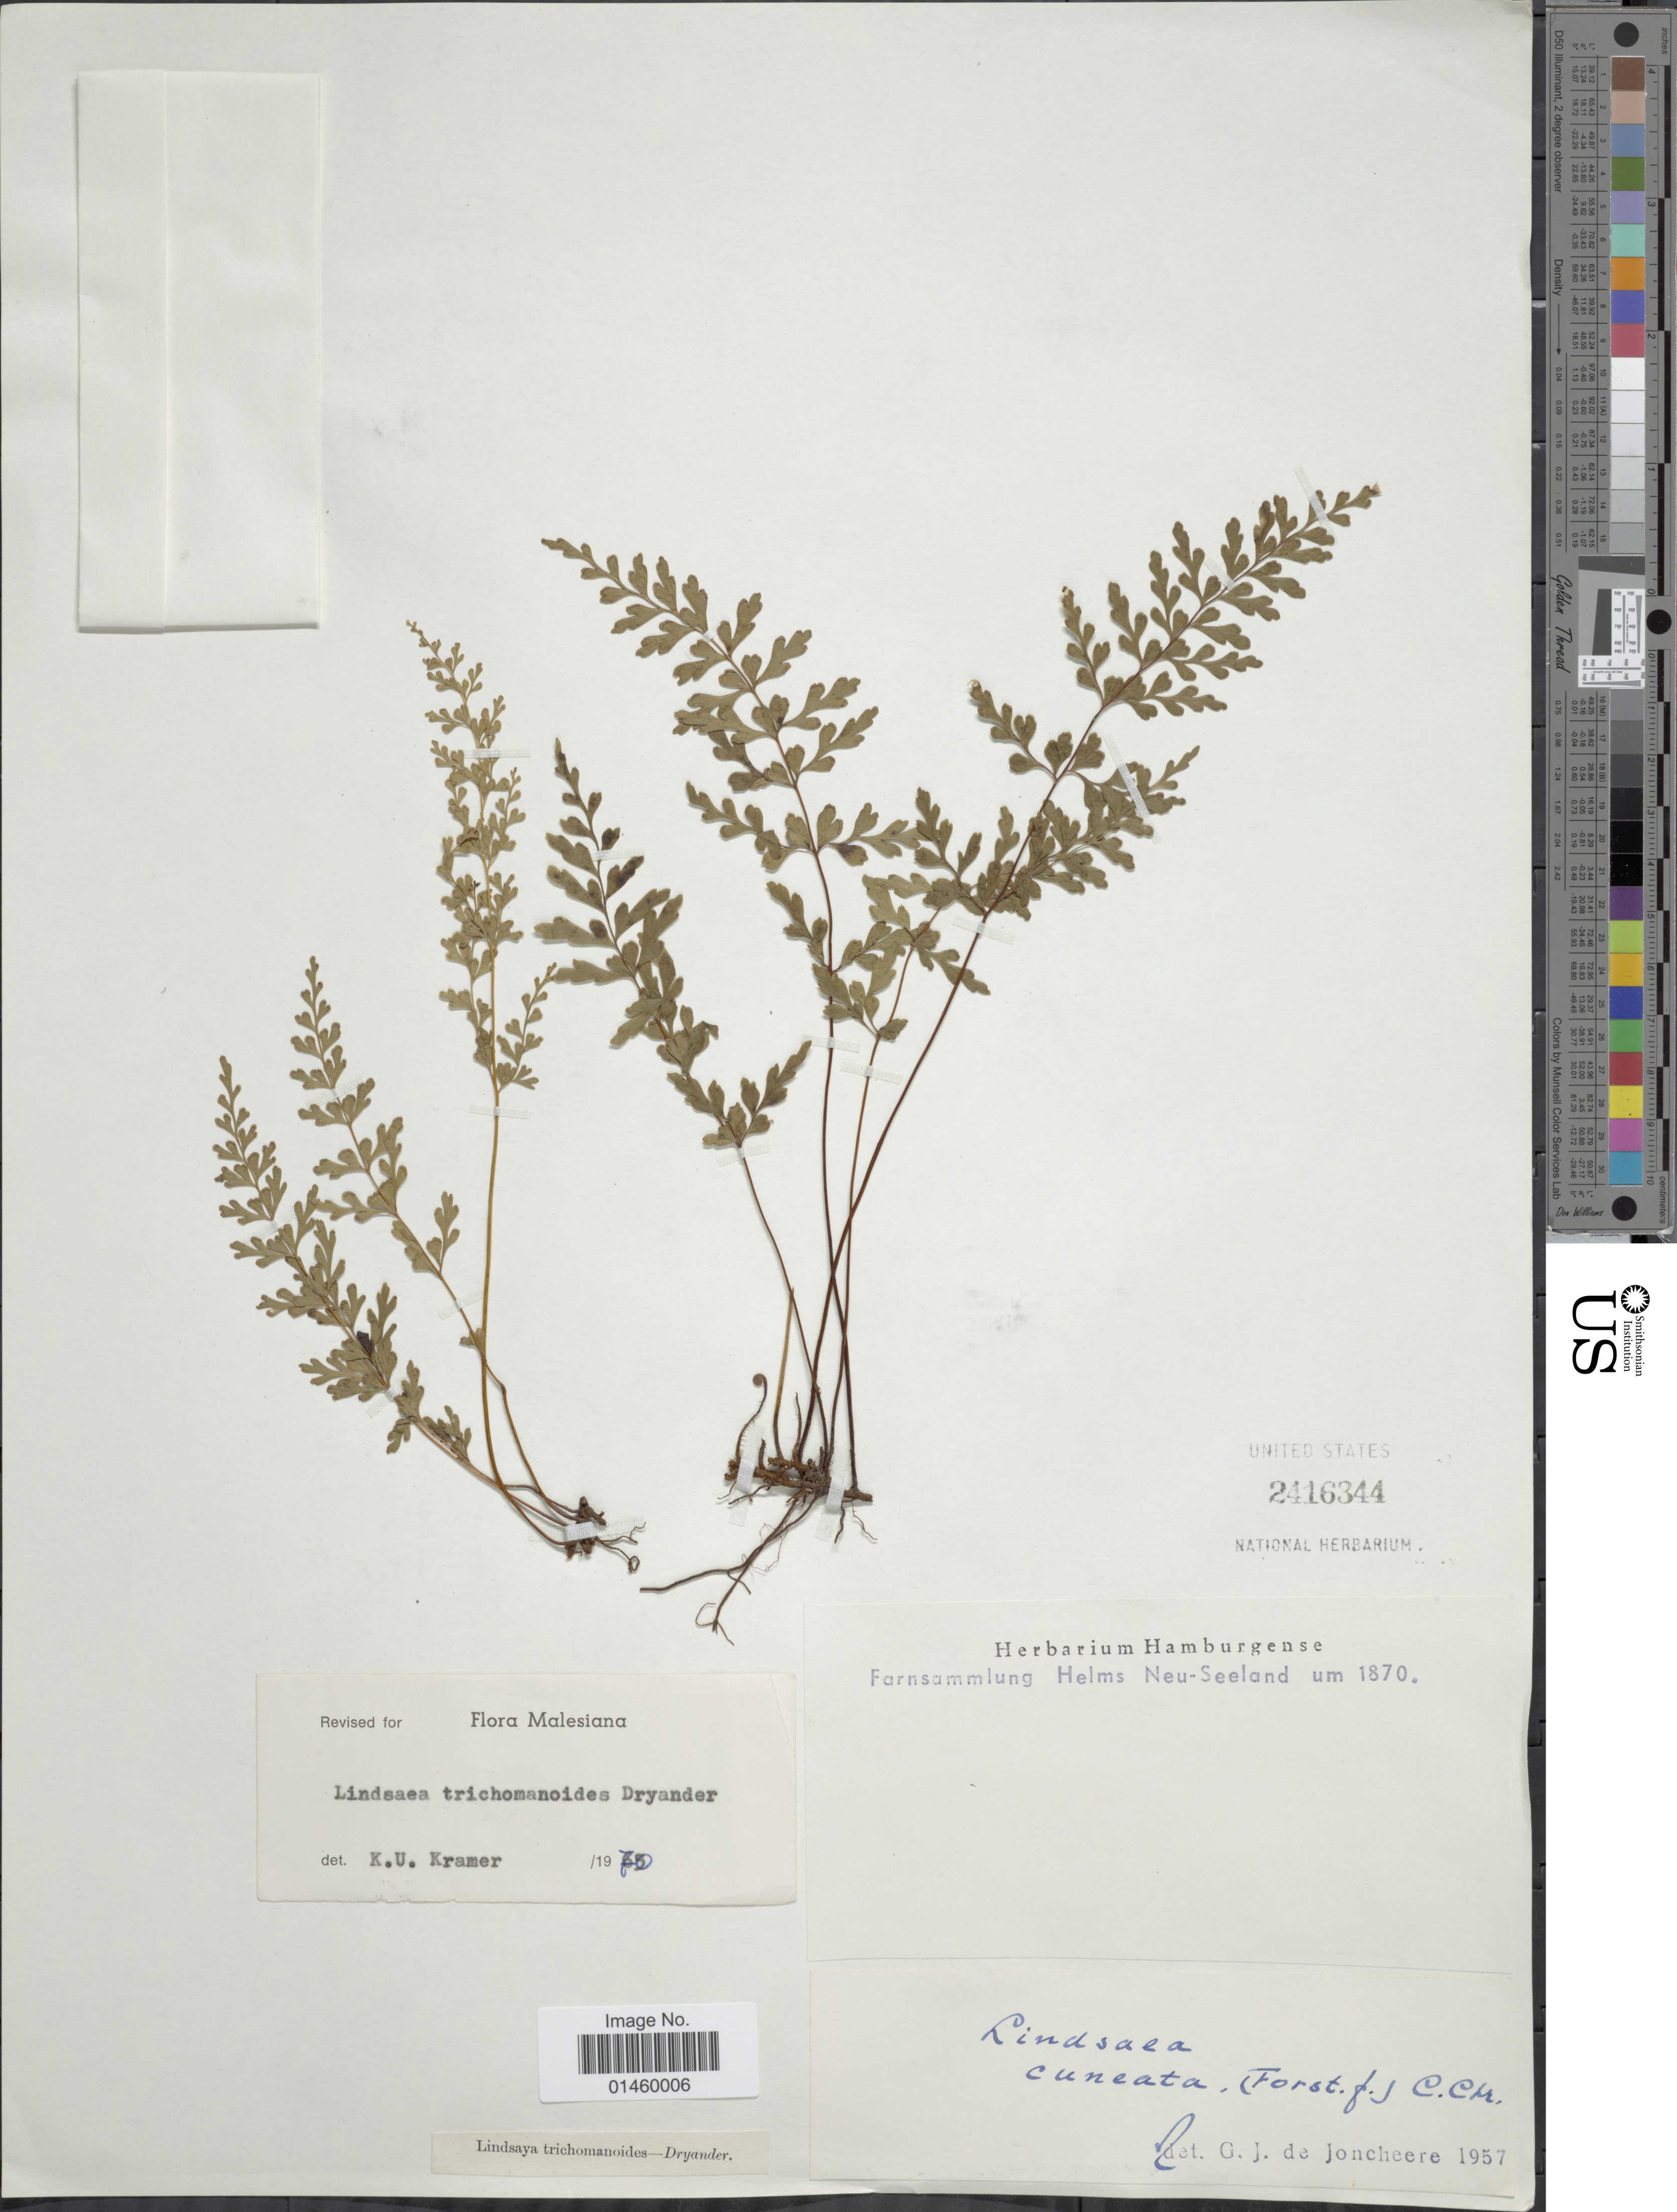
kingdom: Plantae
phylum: Tracheophyta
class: Polypodiopsida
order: Polypodiales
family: Lindsaeaceae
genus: Lindsaea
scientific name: Lindsaea trichomanoides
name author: Dryand.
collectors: Helms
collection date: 1870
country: New Zealand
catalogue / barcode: US 2416344